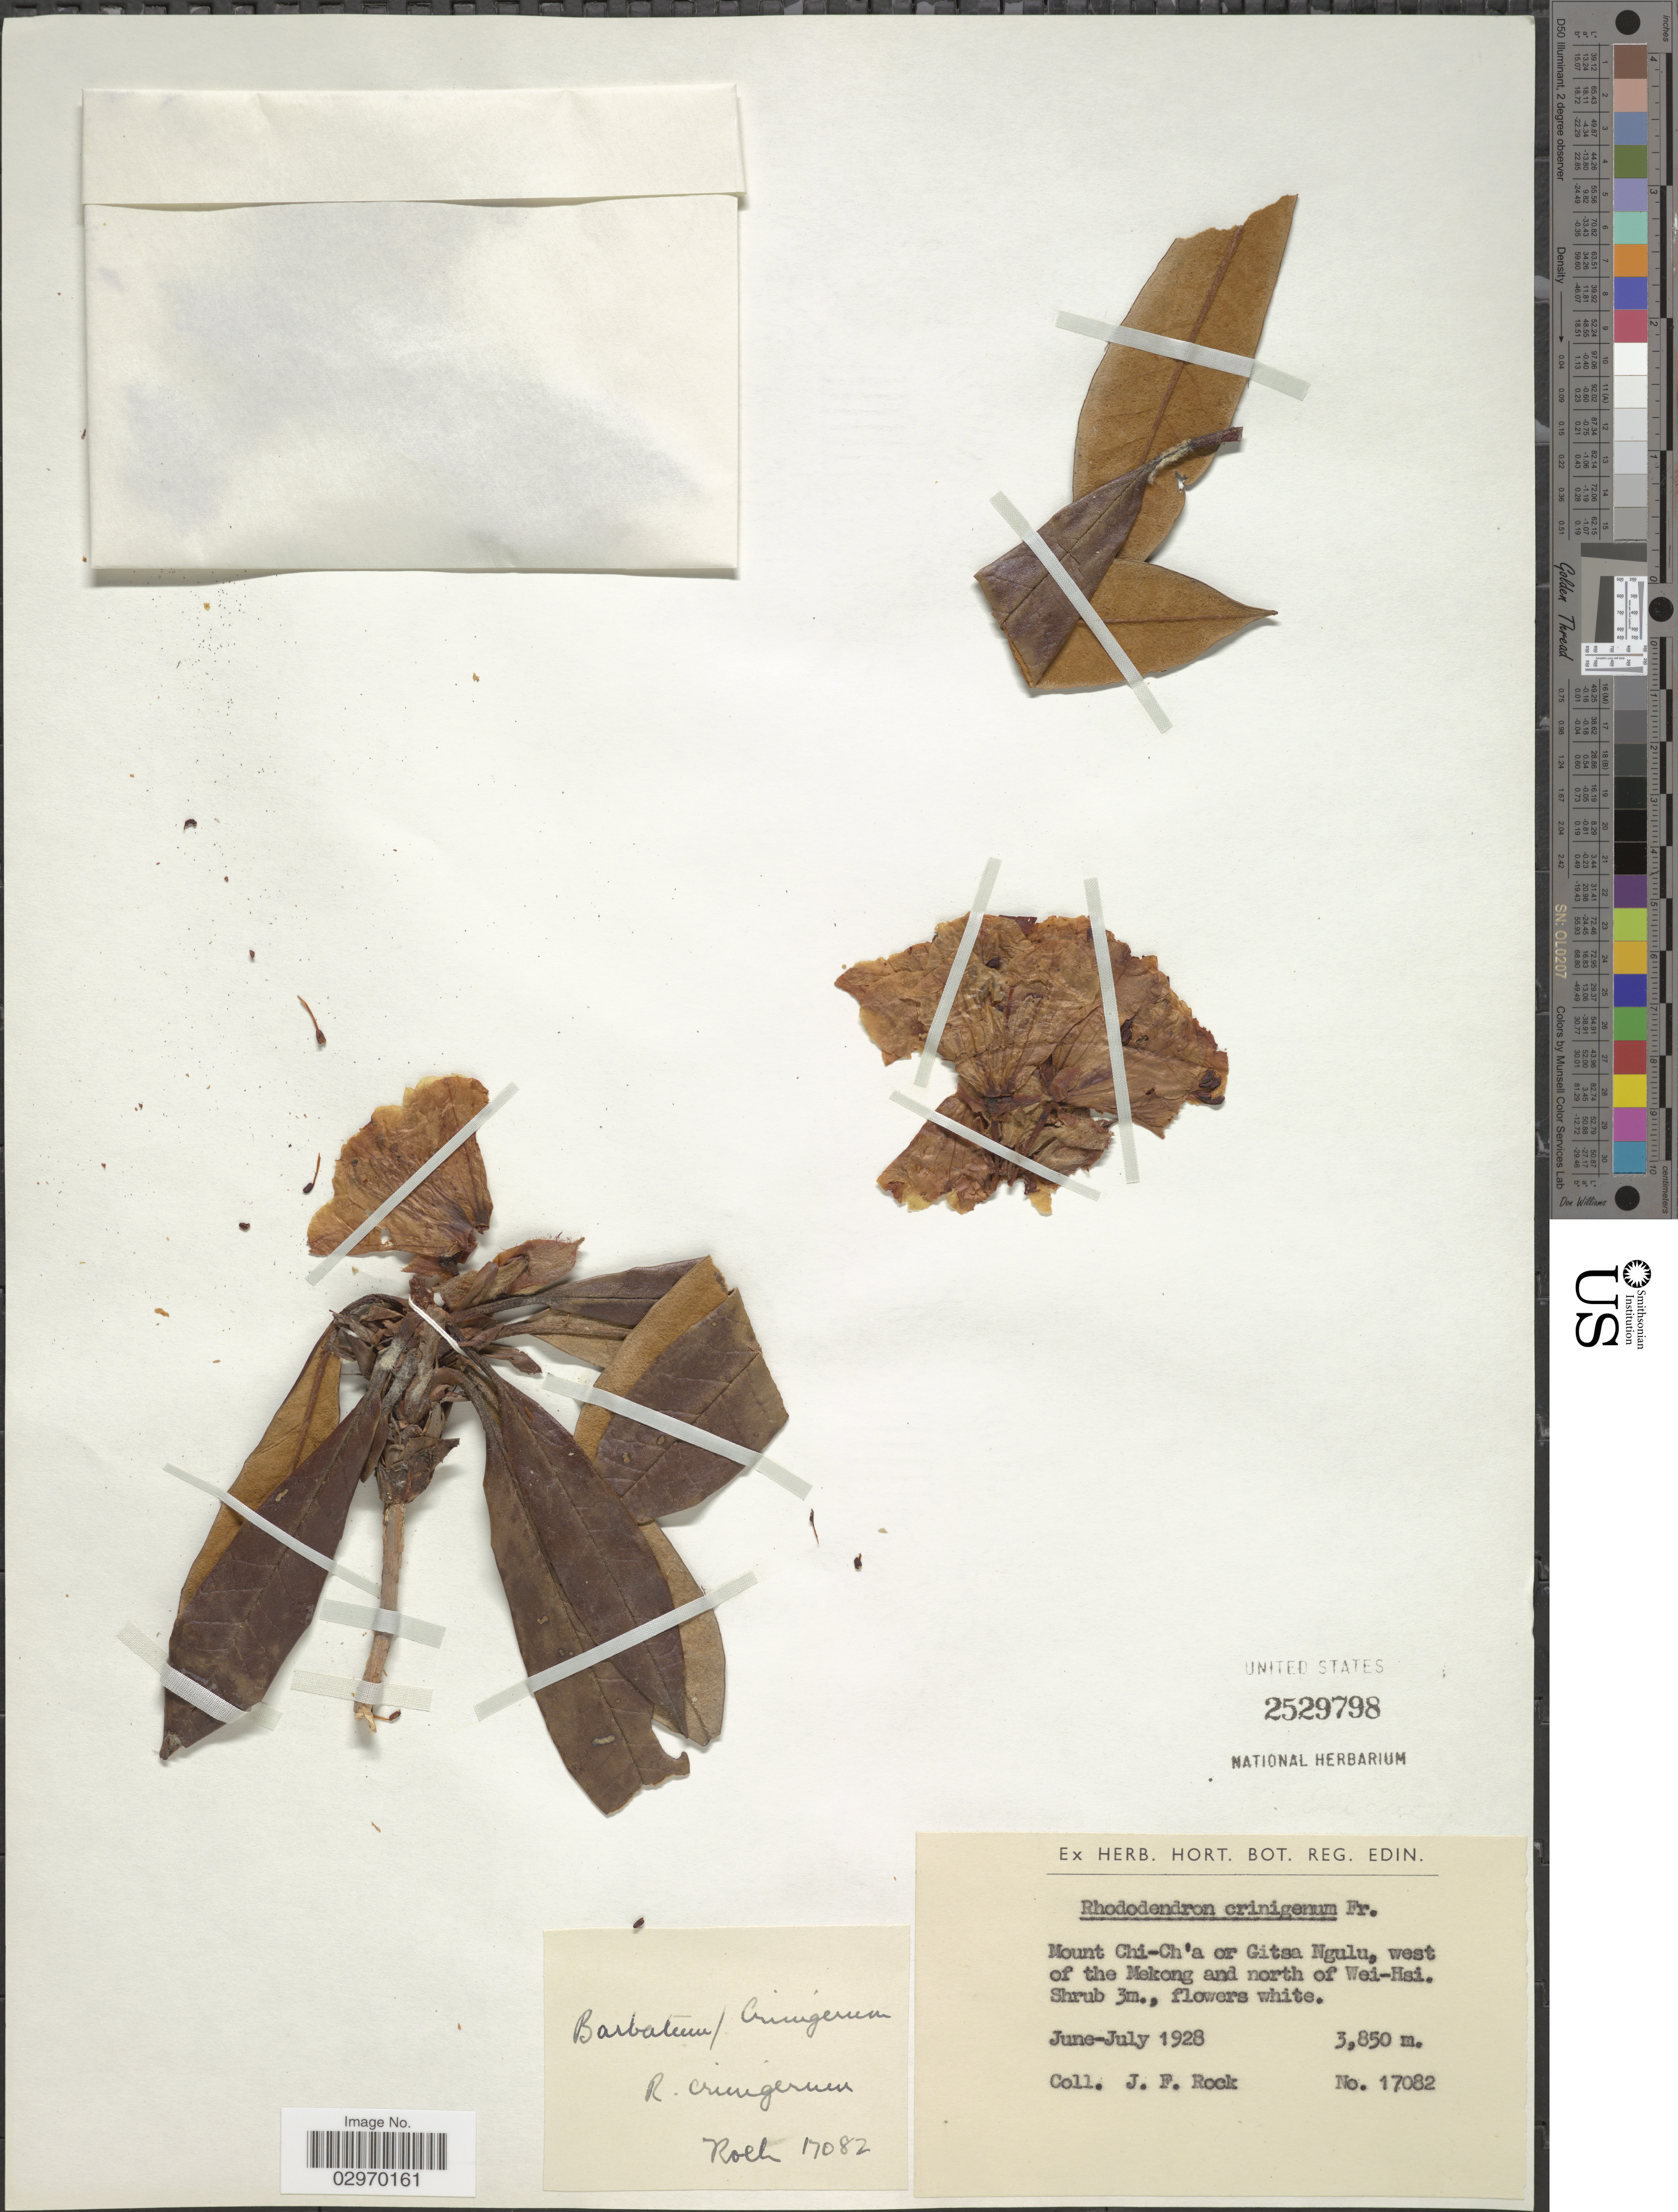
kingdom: Plantae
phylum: Tracheophyta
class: Magnoliopsida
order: Ericales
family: Ericaceae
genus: Rhododendron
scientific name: Rhododendron crinigerum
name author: Franch.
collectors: J. Rock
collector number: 17082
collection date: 1928-06/1928-07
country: China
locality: Mount Chi-Ch'a or Gitsa Ngulu, west of the Mekong and north of Wei-Hsi.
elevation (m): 3850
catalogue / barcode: US 2529798